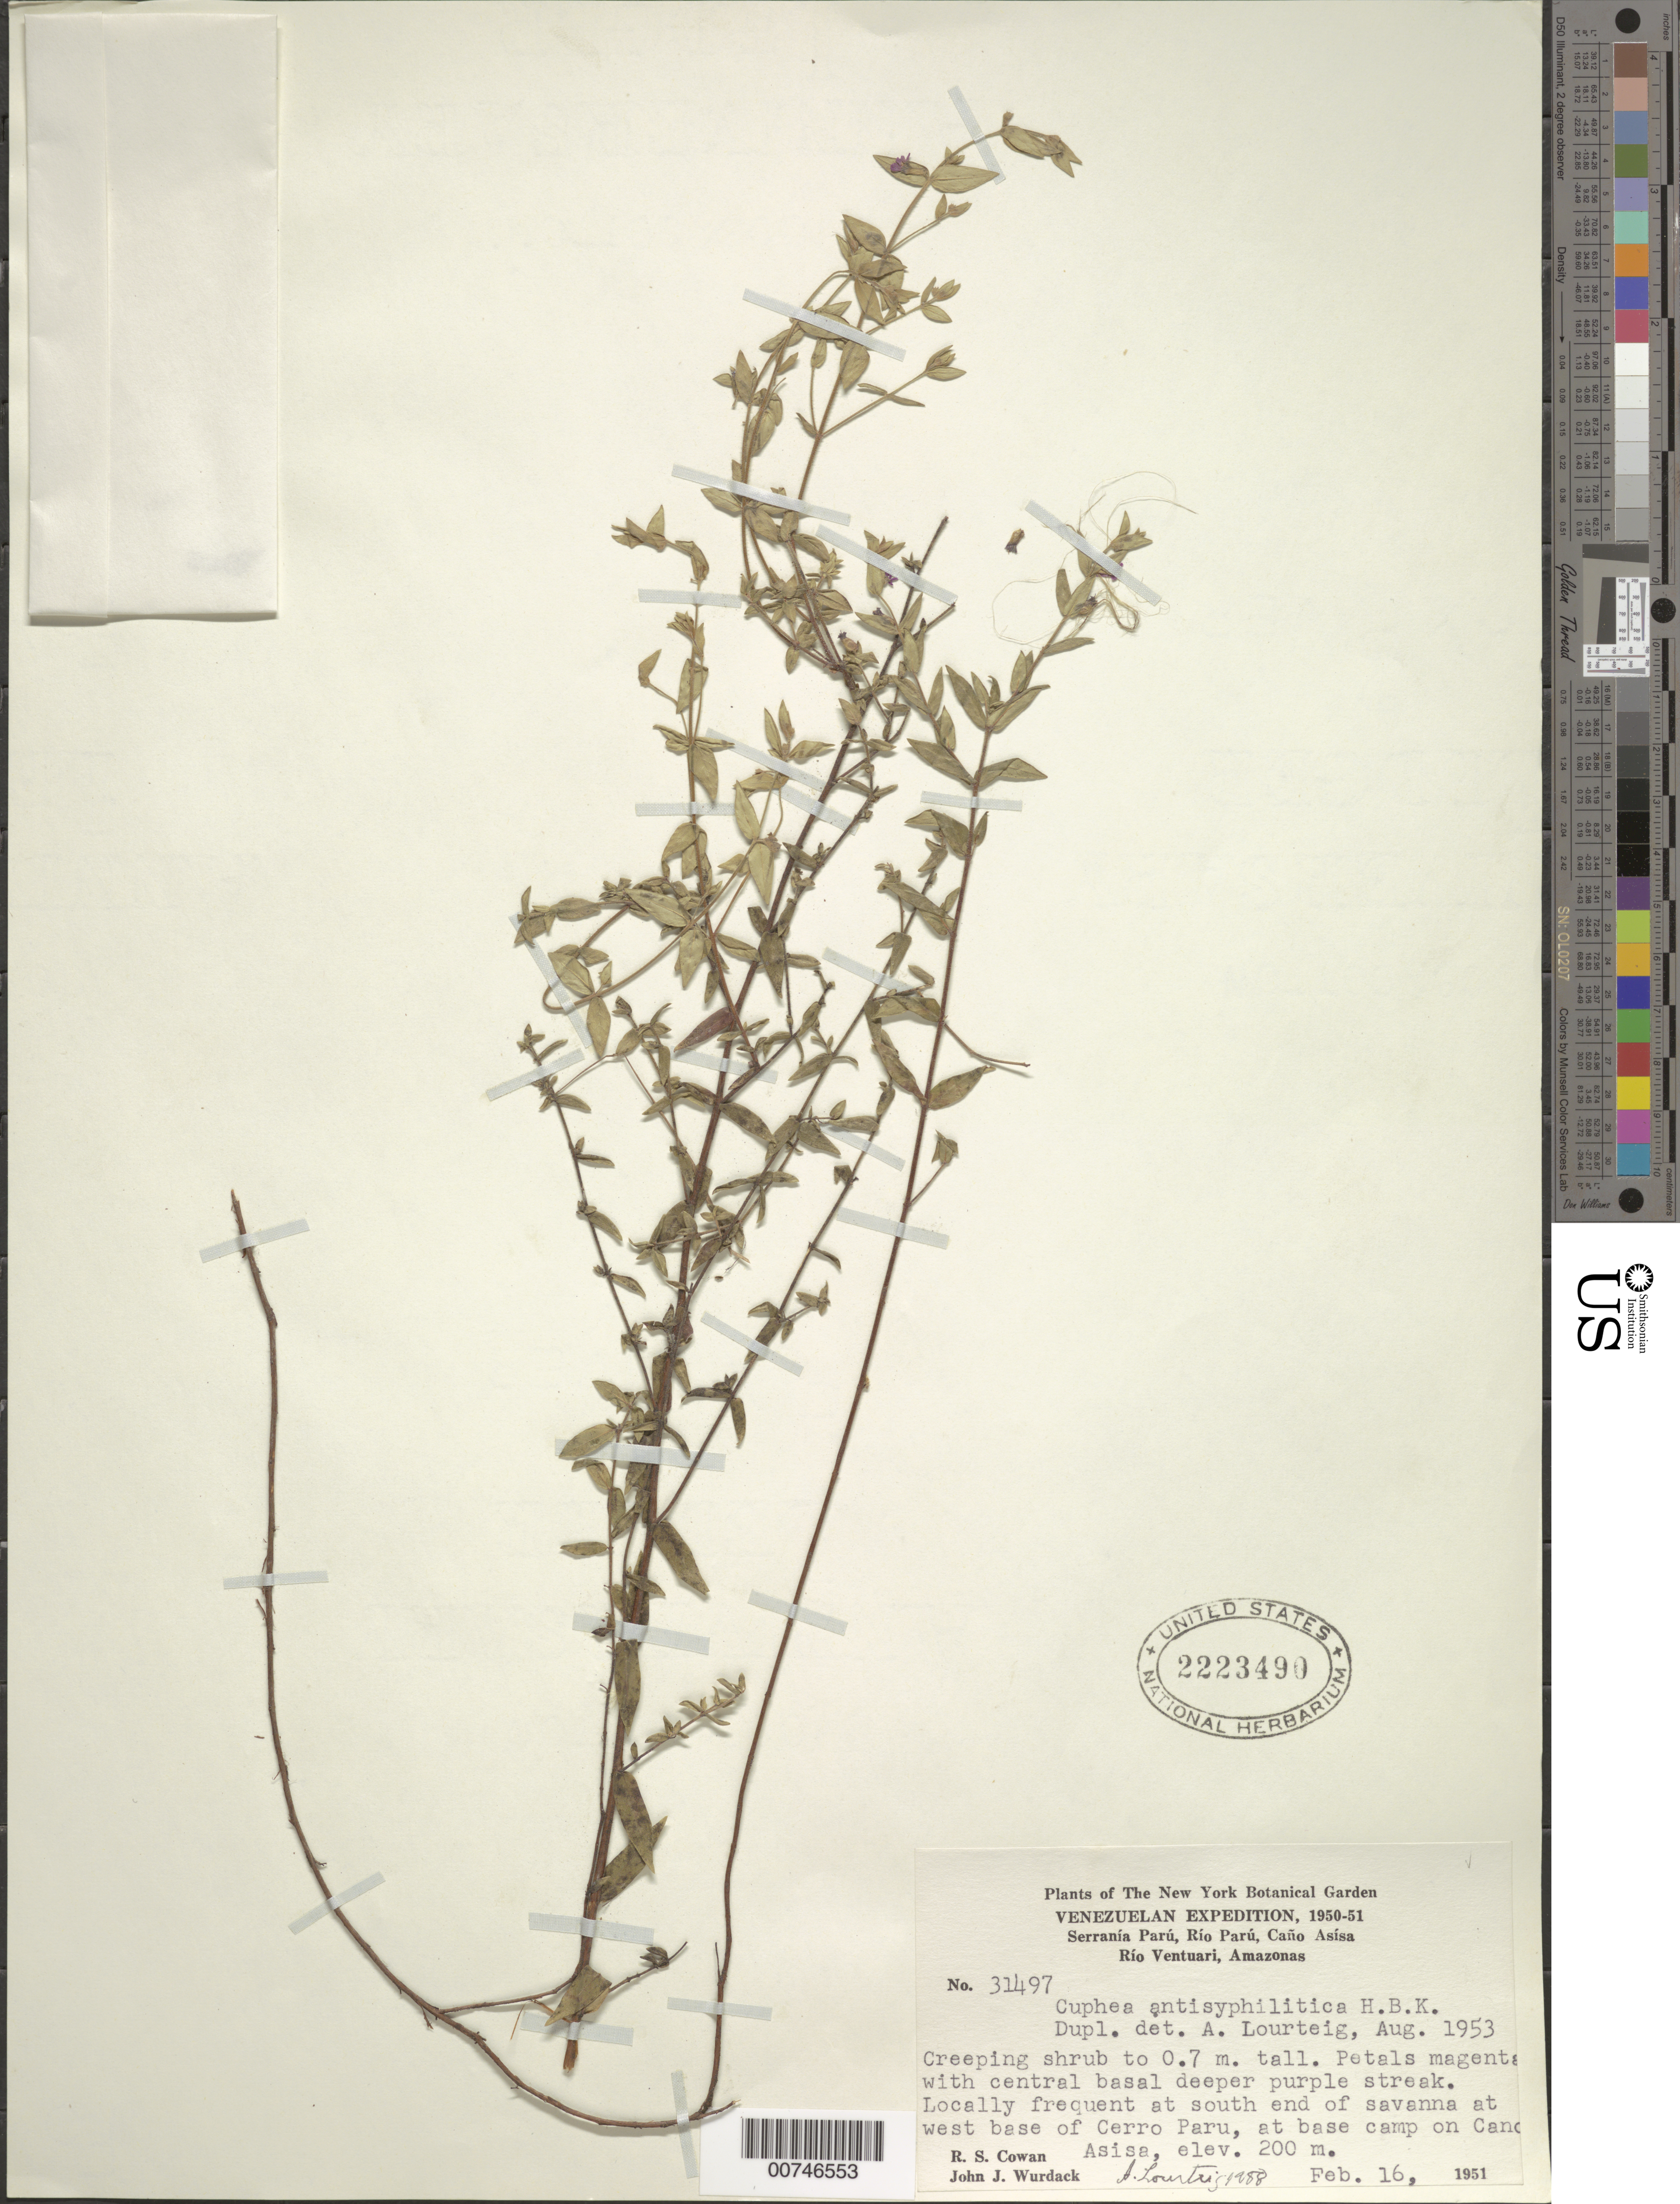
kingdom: Plantae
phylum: Tracheophyta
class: Magnoliopsida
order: Myrtales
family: Lythraceae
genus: Cuphea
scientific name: Cuphea antisyphilitica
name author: Kunth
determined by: Lourteig, A.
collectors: R. S. Cowan & J. J. Wurdack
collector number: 31497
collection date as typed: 16-Feb-51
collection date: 1951-02-16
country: Venezuela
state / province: Amazonas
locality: Caño Asisa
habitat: Savanna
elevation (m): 200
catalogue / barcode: US 2223490